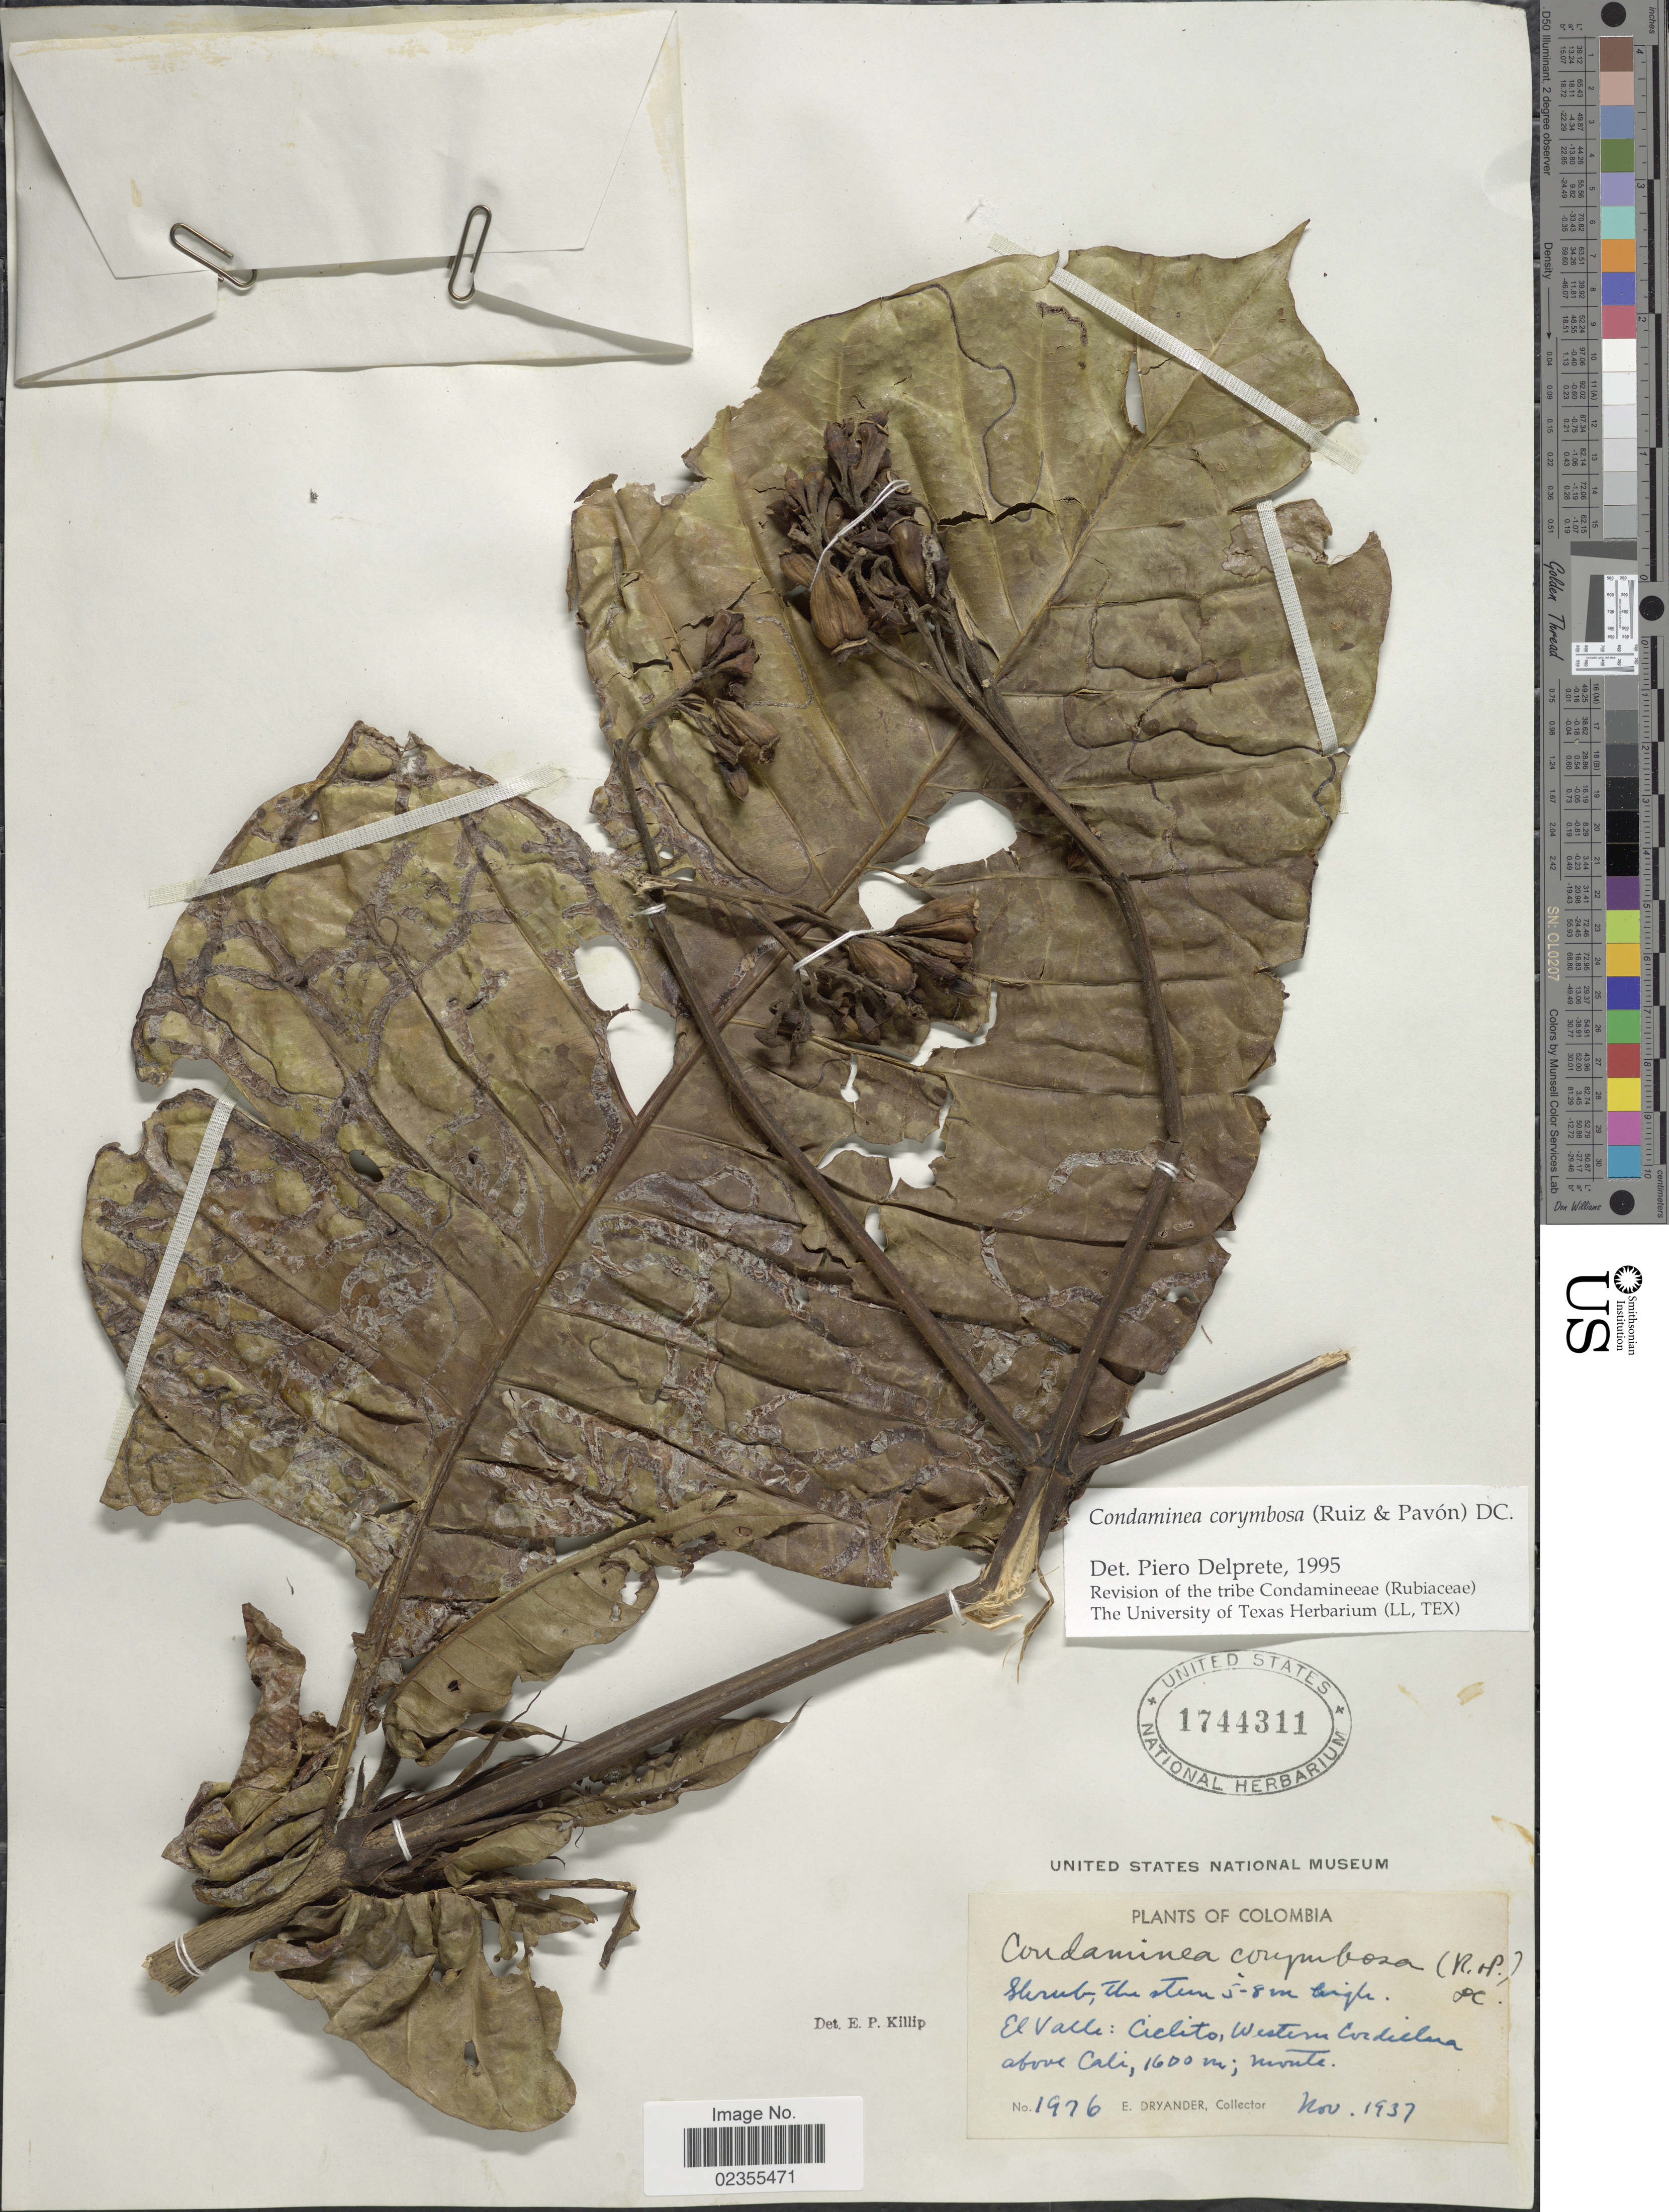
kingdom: Plantae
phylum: Tracheophyta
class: Magnoliopsida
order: Gentianales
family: Rubiaceae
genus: Condaminea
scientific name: Condaminea corymbosa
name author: (Ruiz & Pav.) DC.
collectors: E. Dryander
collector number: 1976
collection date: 1937-11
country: Colombia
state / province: Valle del Cauca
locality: El Valle. Ciclito, Western Cordillera above Cali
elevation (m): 1600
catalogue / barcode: US 1744311